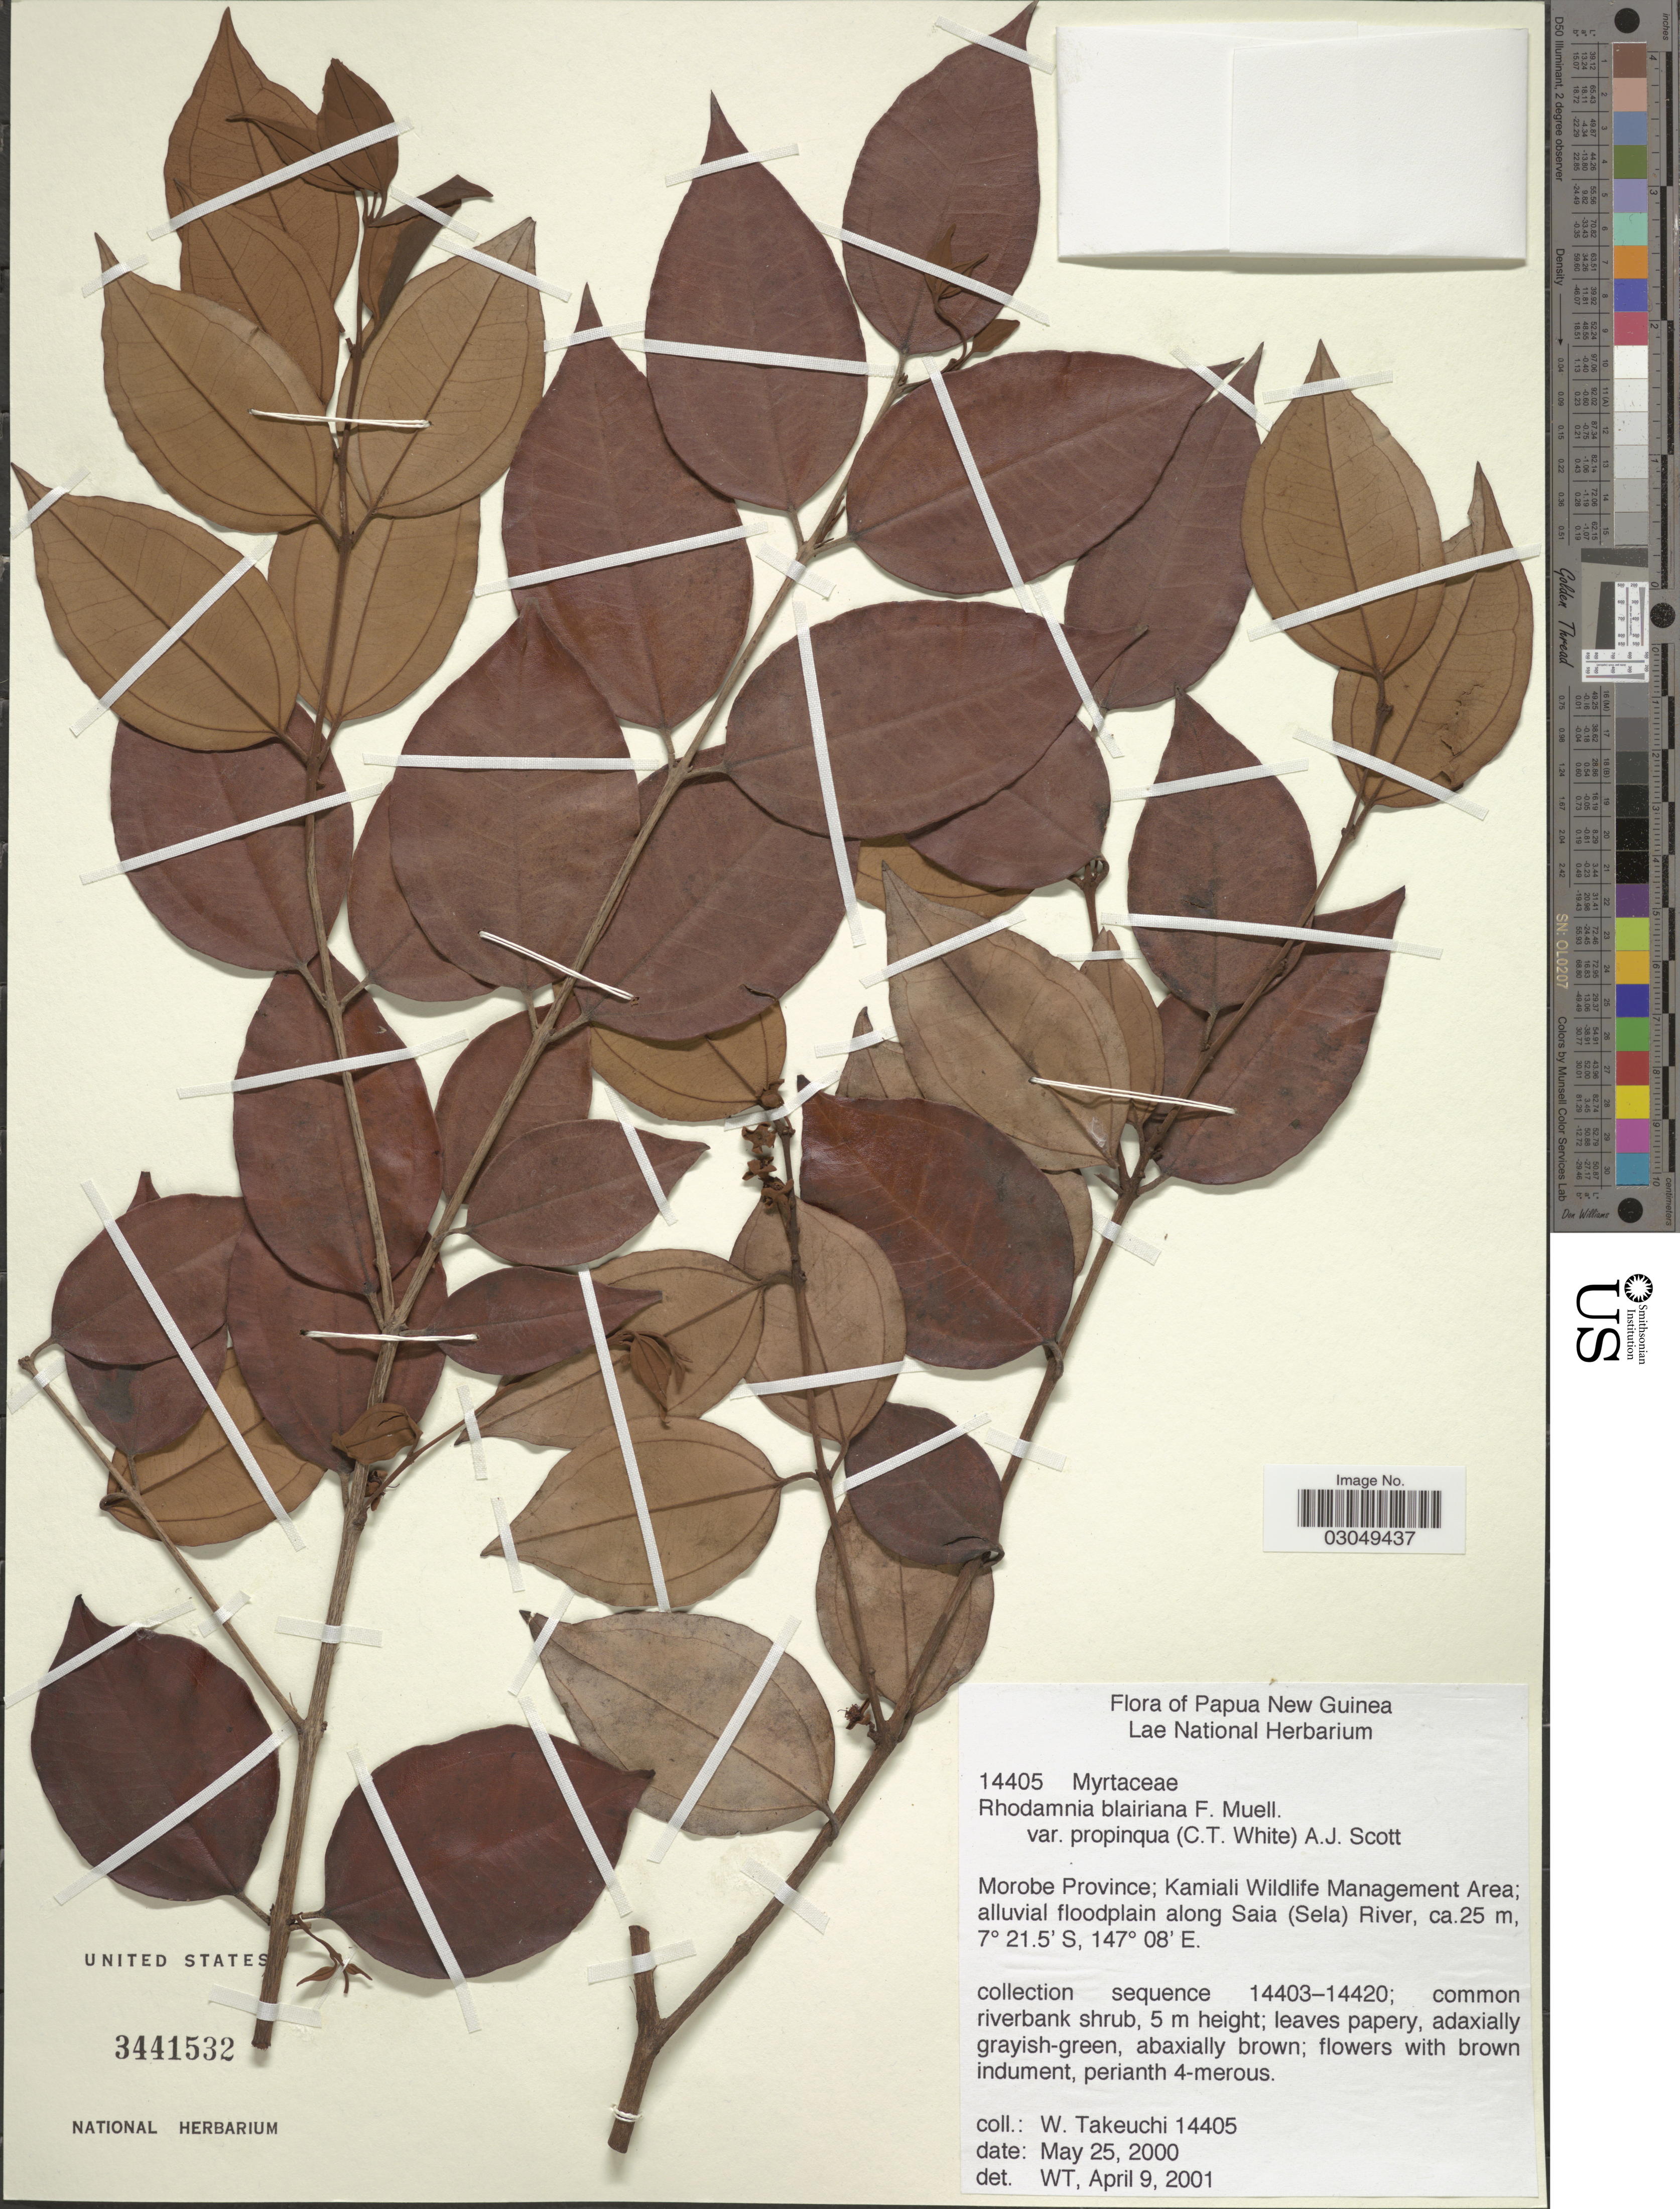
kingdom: Plantae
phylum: Tracheophyta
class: Magnoliopsida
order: Myrtales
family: Myrtaceae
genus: Rhodamnia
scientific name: Rhodamnia blairiana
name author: F. Muell.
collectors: W. Takeuchi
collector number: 14405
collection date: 2000-05-25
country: Papua New Guinea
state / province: Morobe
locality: Morobe Province, Kamiali Wildlife Management Area; alluvial floodplain along Saia (Sela) River.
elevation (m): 25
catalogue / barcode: US 3441532